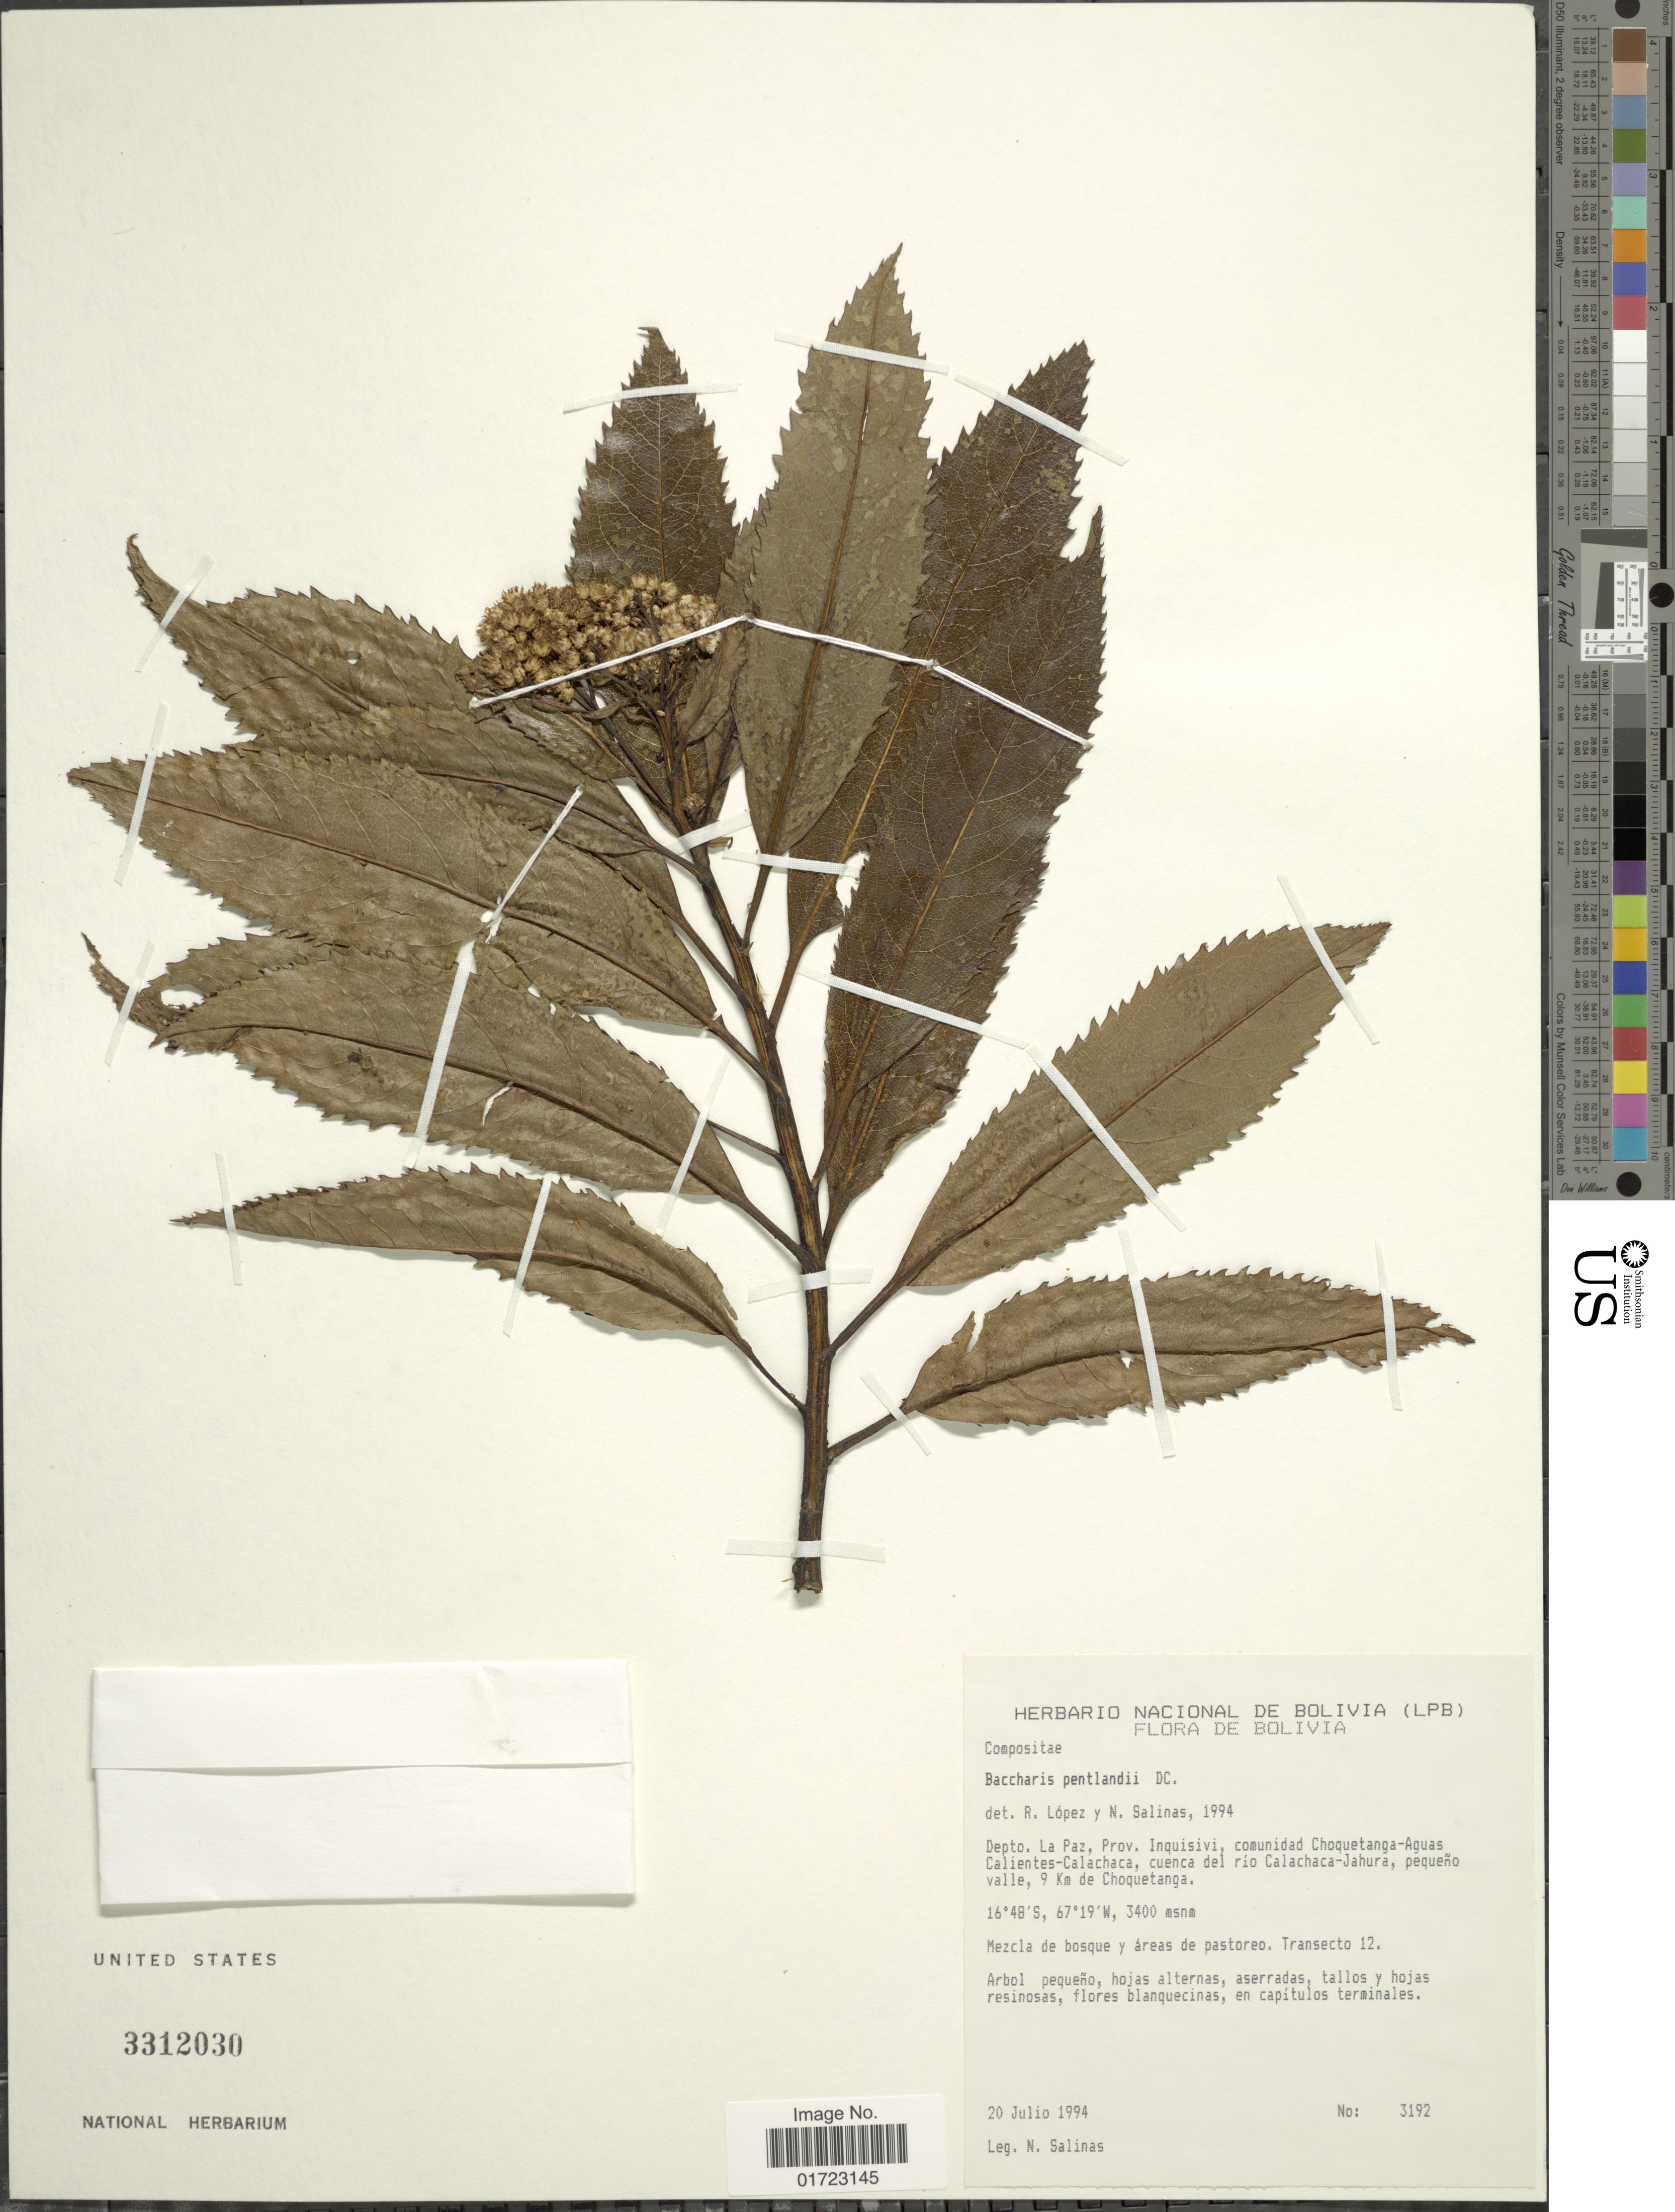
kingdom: Plantae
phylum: Tracheophyta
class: Magnoliopsida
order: Asterales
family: Asteraceae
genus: Baccharis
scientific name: Baccharis pentlandii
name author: DC.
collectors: N. Salinas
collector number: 3192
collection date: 1994-07-20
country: Bolivia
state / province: La Paz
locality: Prov. Inquisivi. comunidad Choquitanga-Aguas Calientes-Calachaca, cuenca del rio Calachaca-Jahura, pequeno valle, 9 km de Choquitanga.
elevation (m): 3400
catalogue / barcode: US 3312030